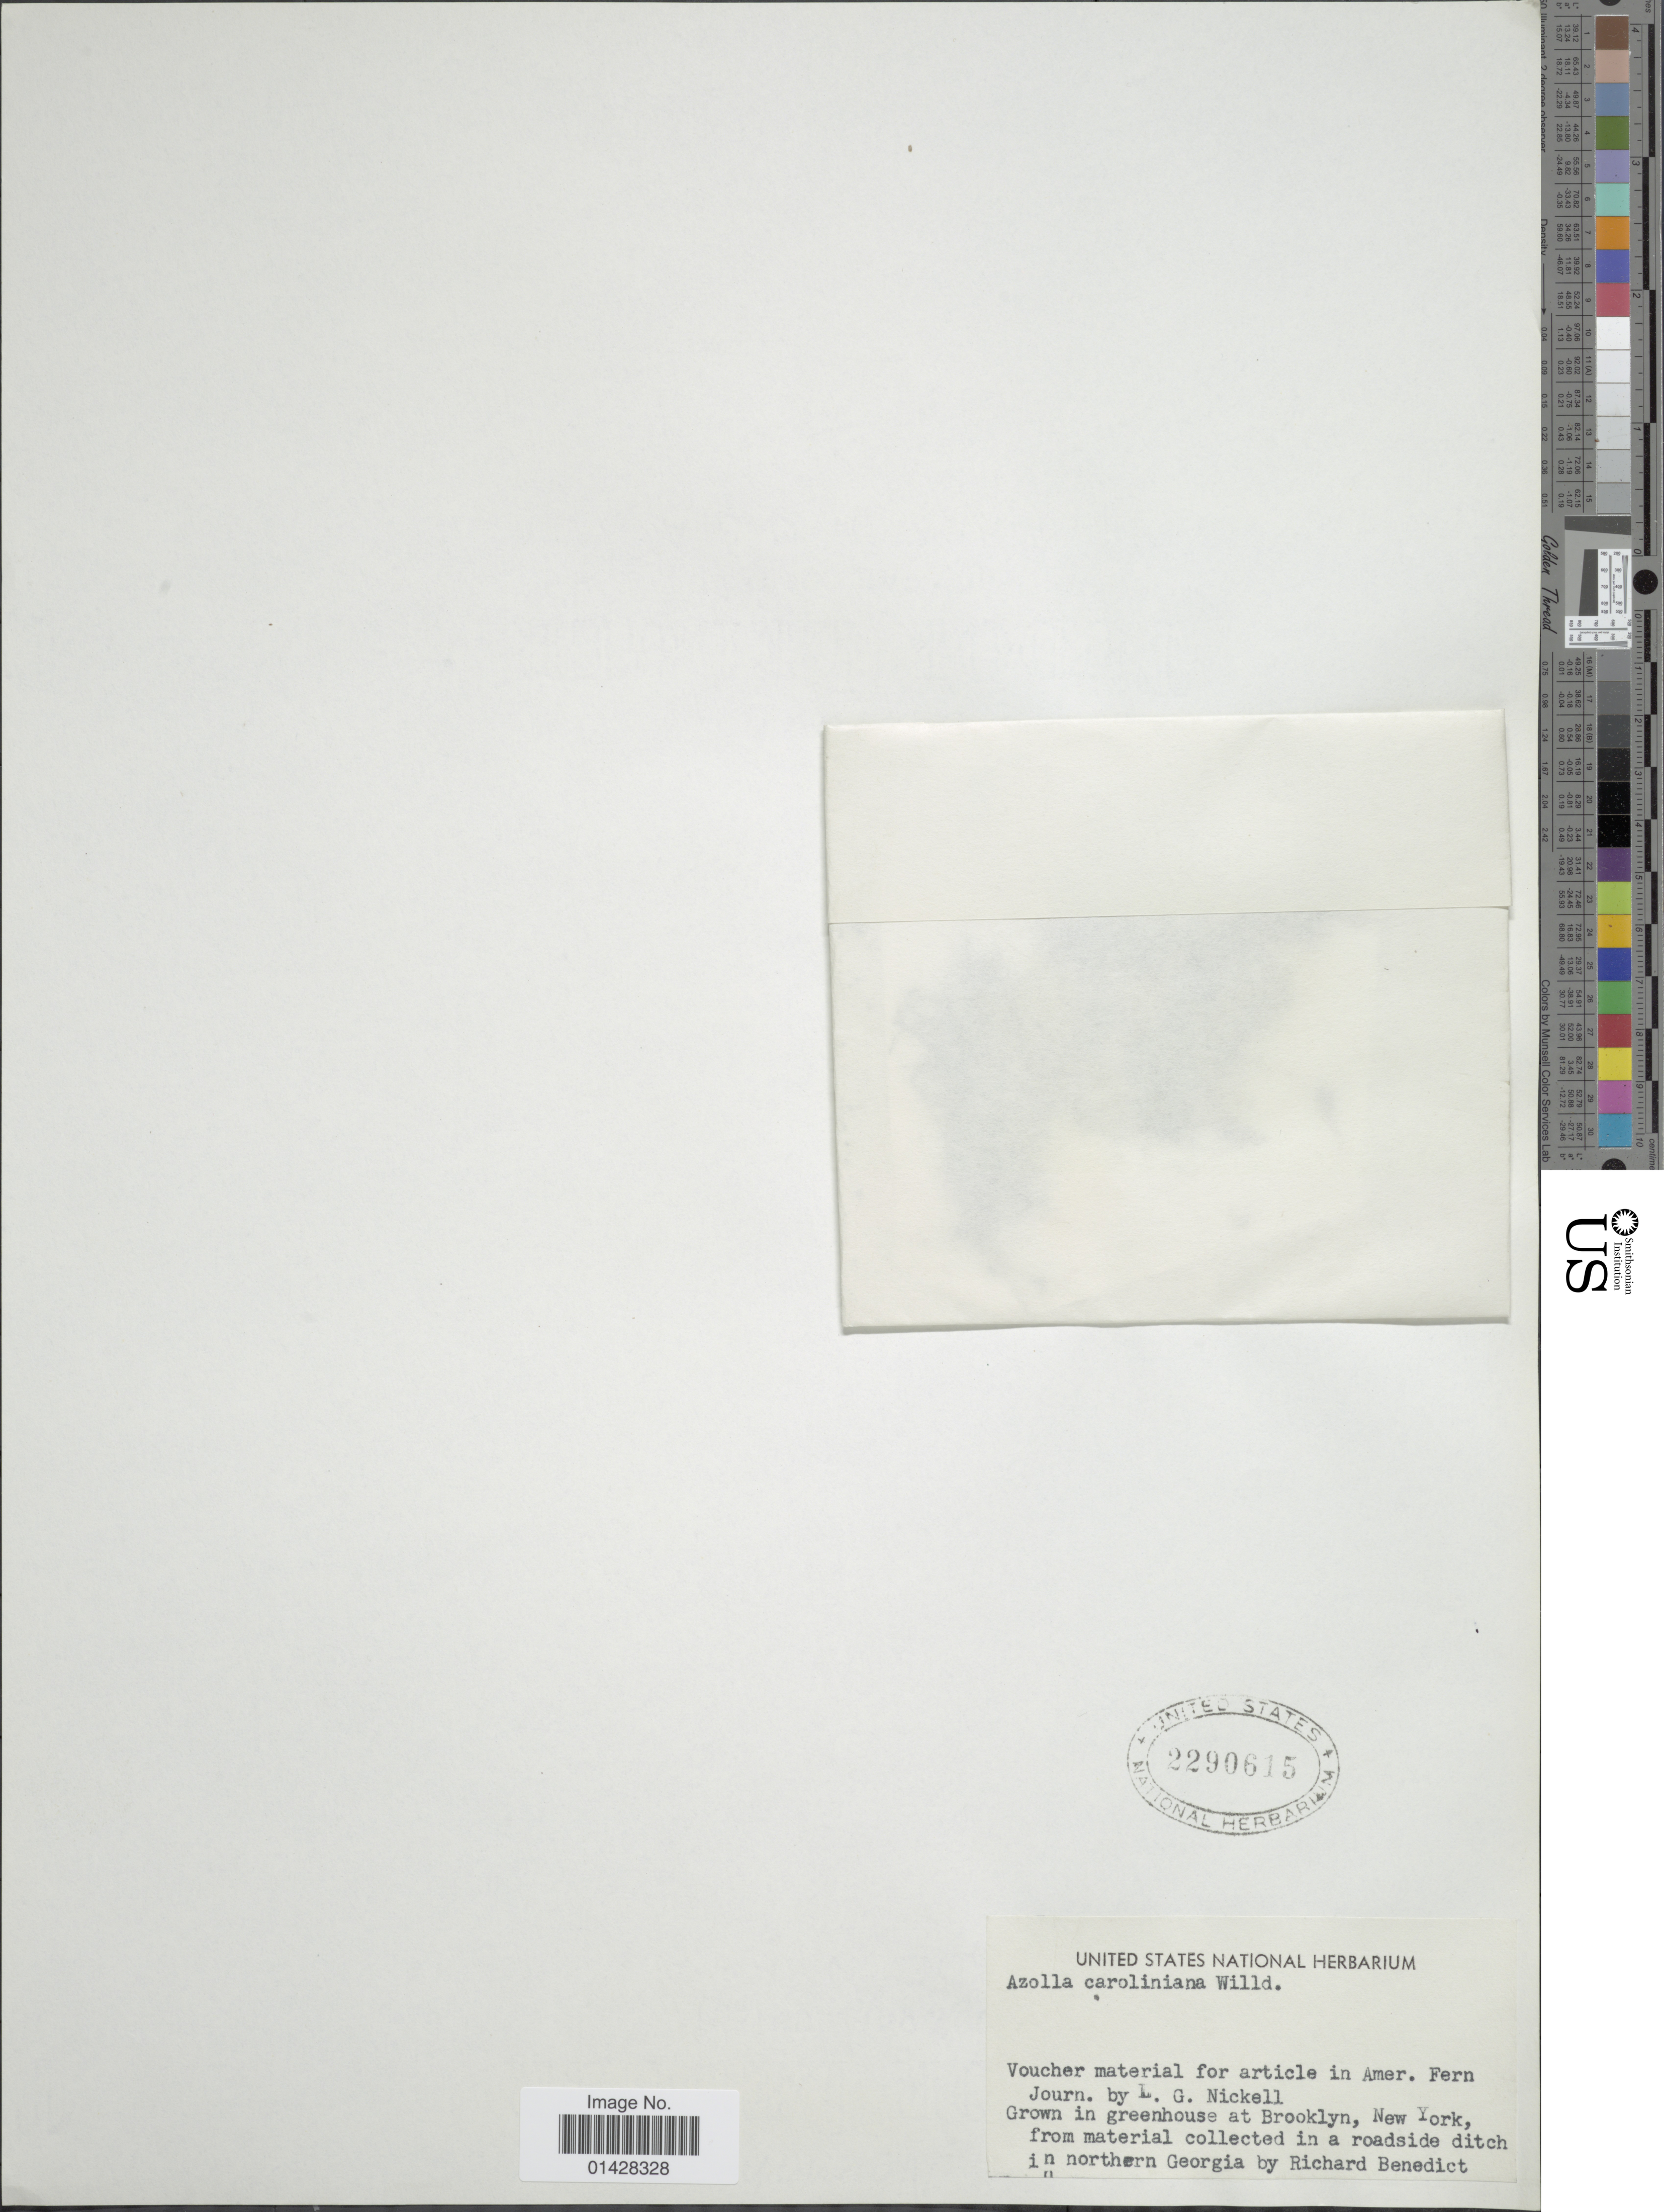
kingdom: Plantae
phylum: Tracheophyta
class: Polypodiopsida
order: Salviniales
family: Salviniaceae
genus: Azolla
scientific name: Azolla caroliniana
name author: Willd.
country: United States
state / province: New York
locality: In greenhouse at Brooklyn, New York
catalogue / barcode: US 2290615